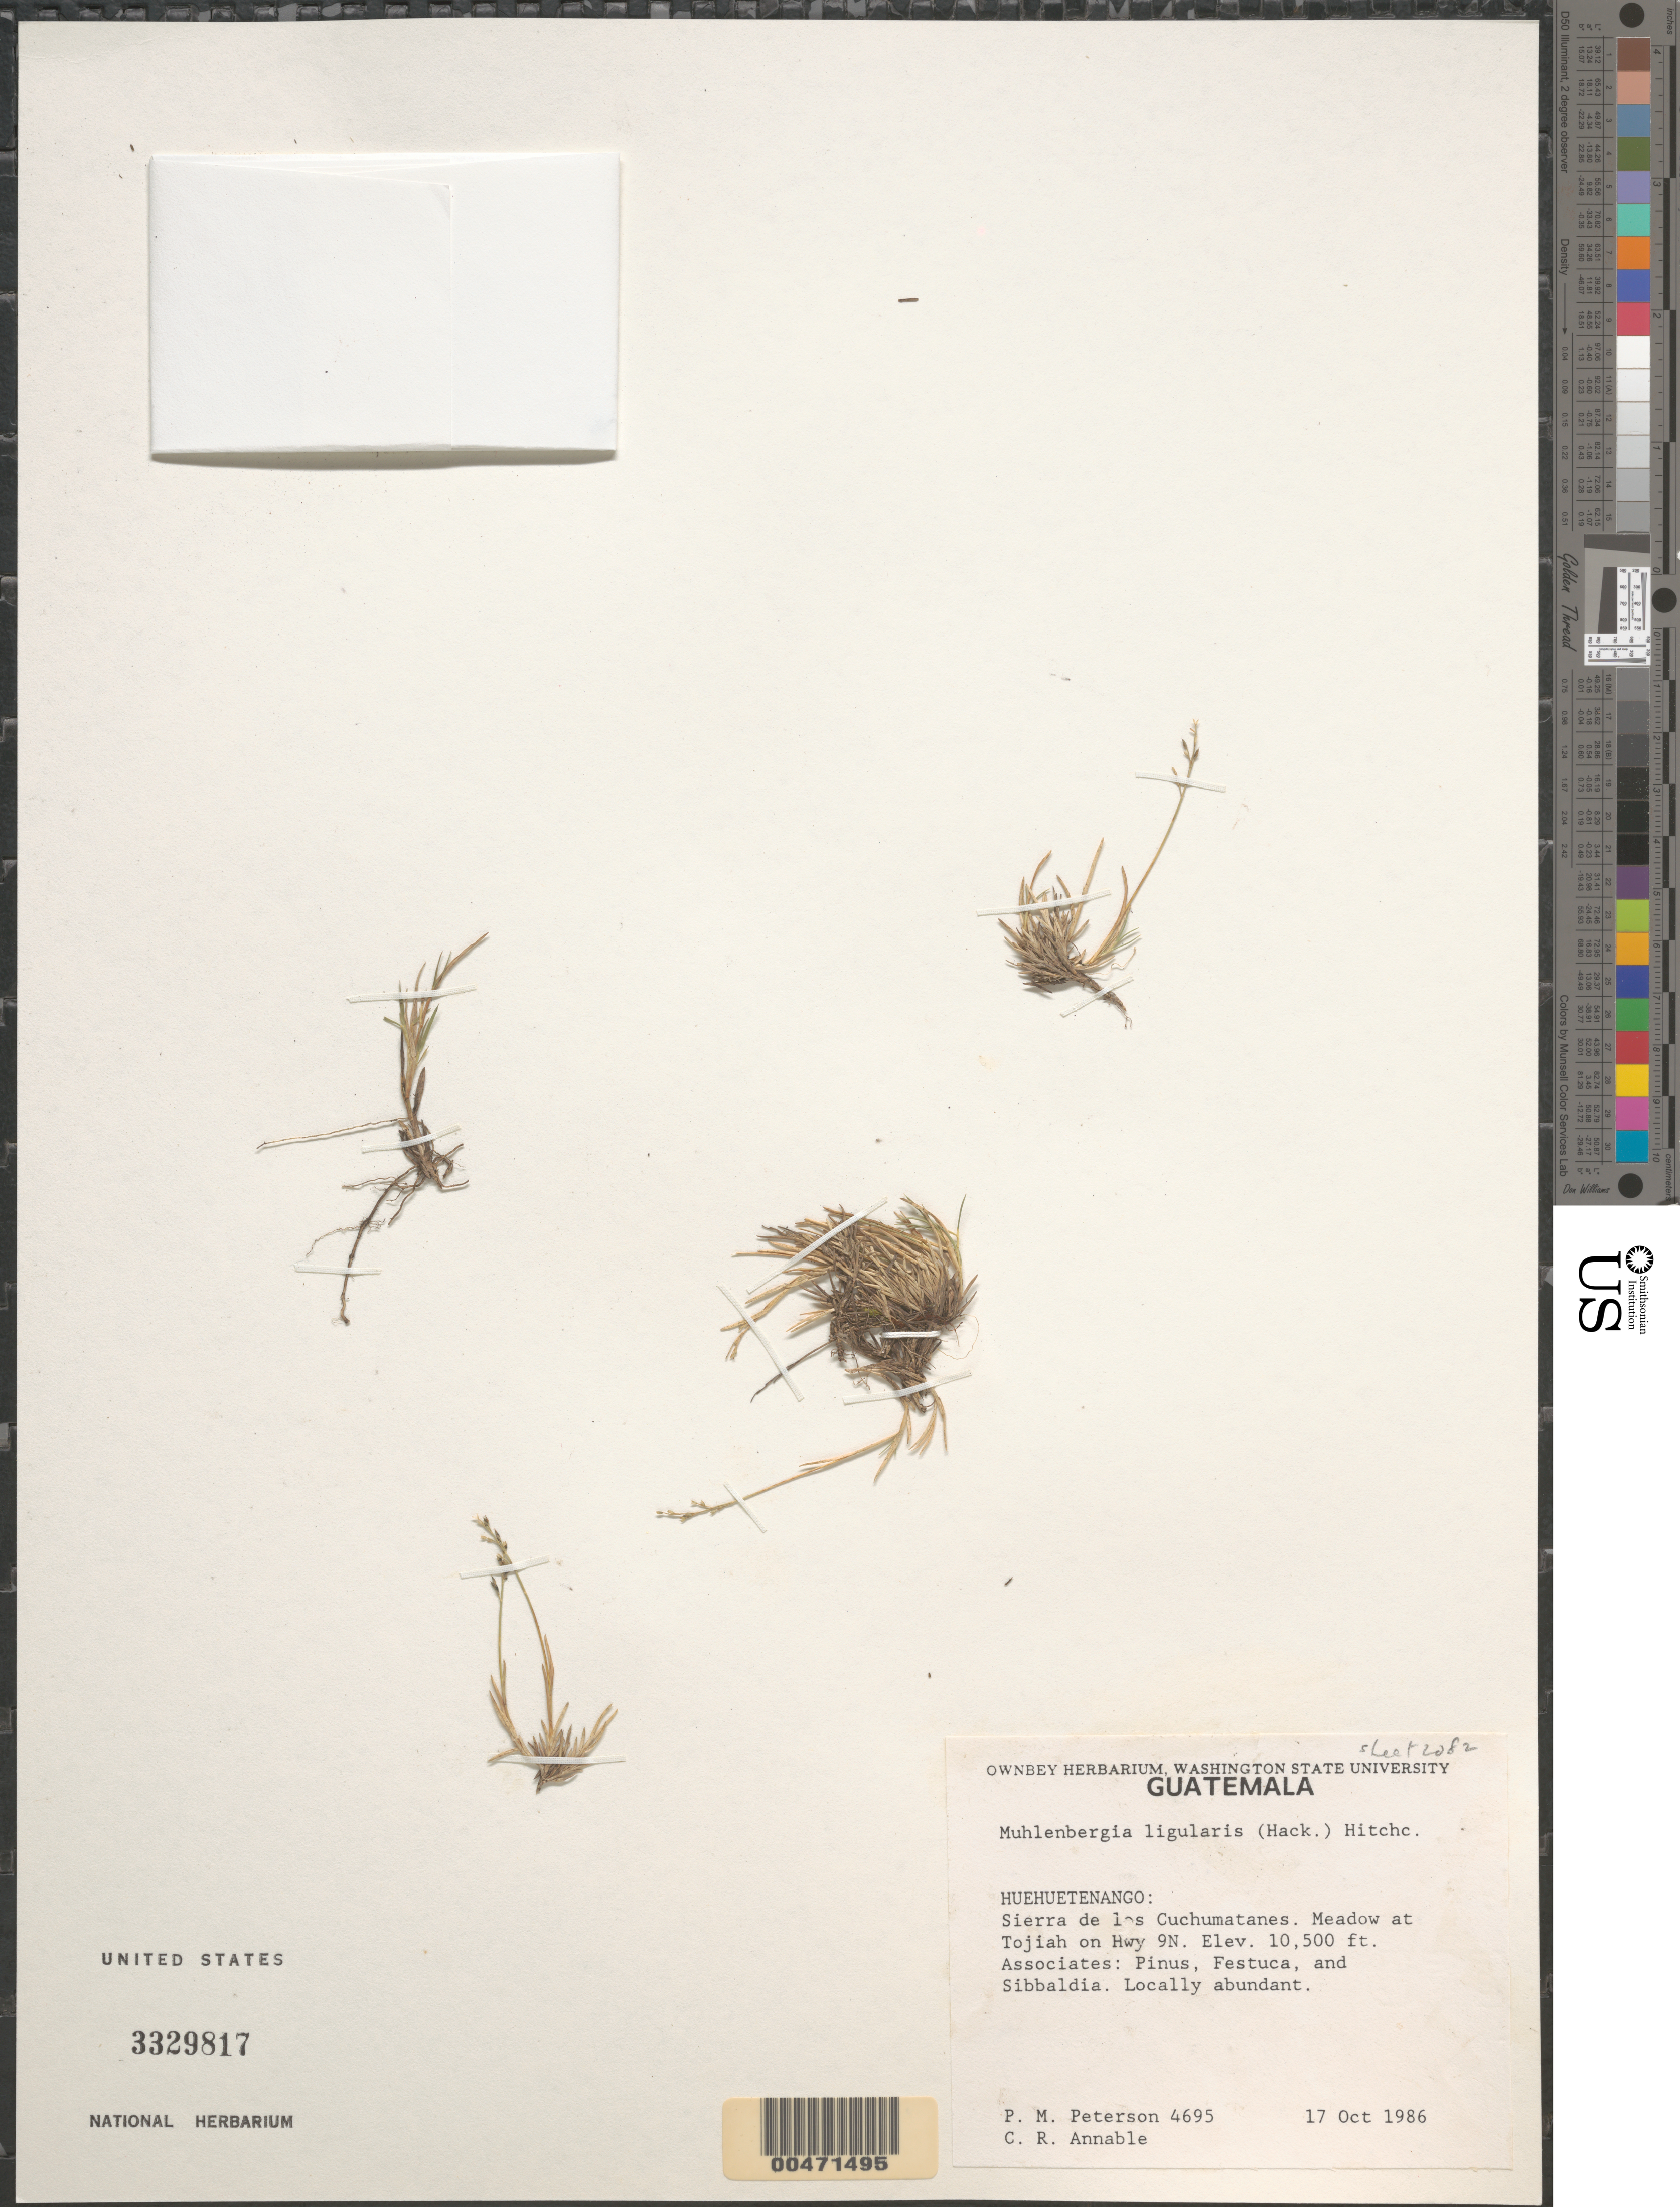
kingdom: Plantae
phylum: Tracheophyta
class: Liliopsida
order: Poales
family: Poaceae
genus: Muhlenbergia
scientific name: Muhlenbergia ligularis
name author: (Hack.) Hitchc.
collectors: P. M. Peterson & C. R. Annable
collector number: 04695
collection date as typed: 17 Oct 1986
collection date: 1986-10-17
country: Guatemala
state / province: Huehuetenango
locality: Sierra de las Cuchumatanes, at Tojiah on Hwy 9N.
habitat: Meadow, associated with Pinus, Festuca and Sibbaldia.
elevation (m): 3200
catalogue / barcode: US 3329817